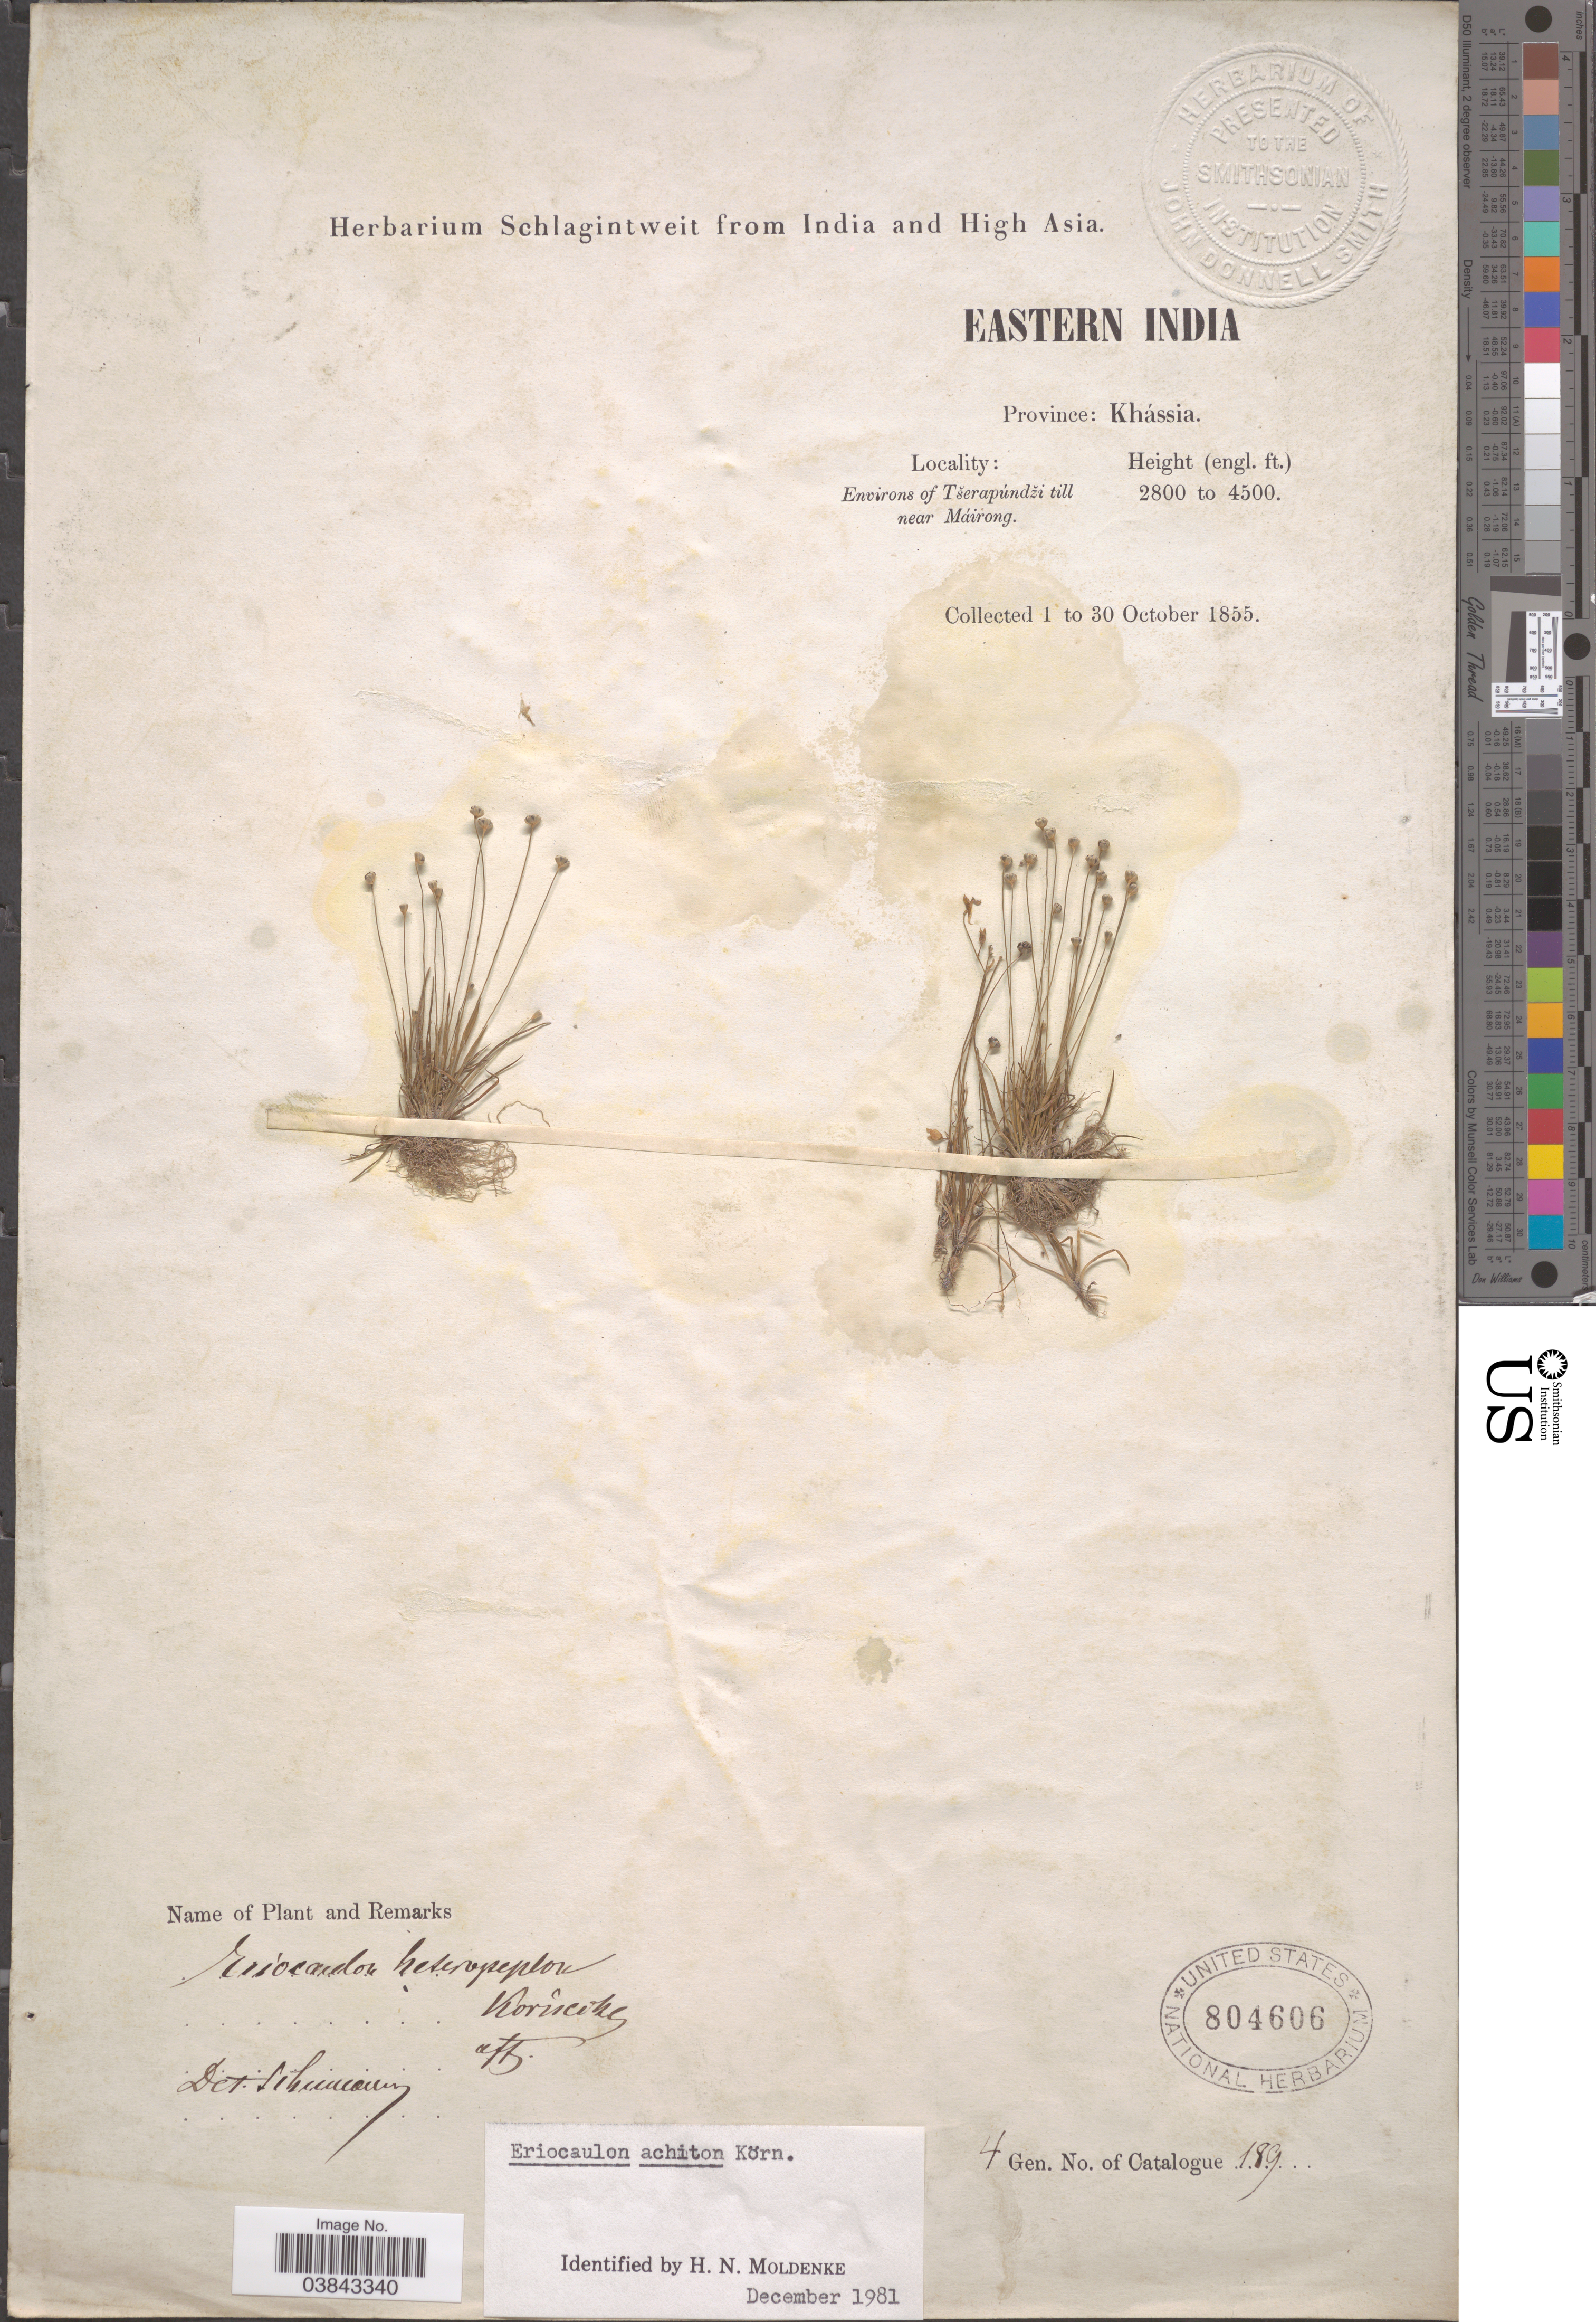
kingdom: Plantae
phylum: Tracheophyta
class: Liliopsida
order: Poales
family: Eriocaulaceae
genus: Eriocaulon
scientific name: Eriocaulon achiton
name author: Körn.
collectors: ex herb. Schlagintweit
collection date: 1855-10-01/1855-10-30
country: India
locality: Eastern India. Province: Khássia. Environs of Tserapúndzi till near Máirong.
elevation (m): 853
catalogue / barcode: US 804606